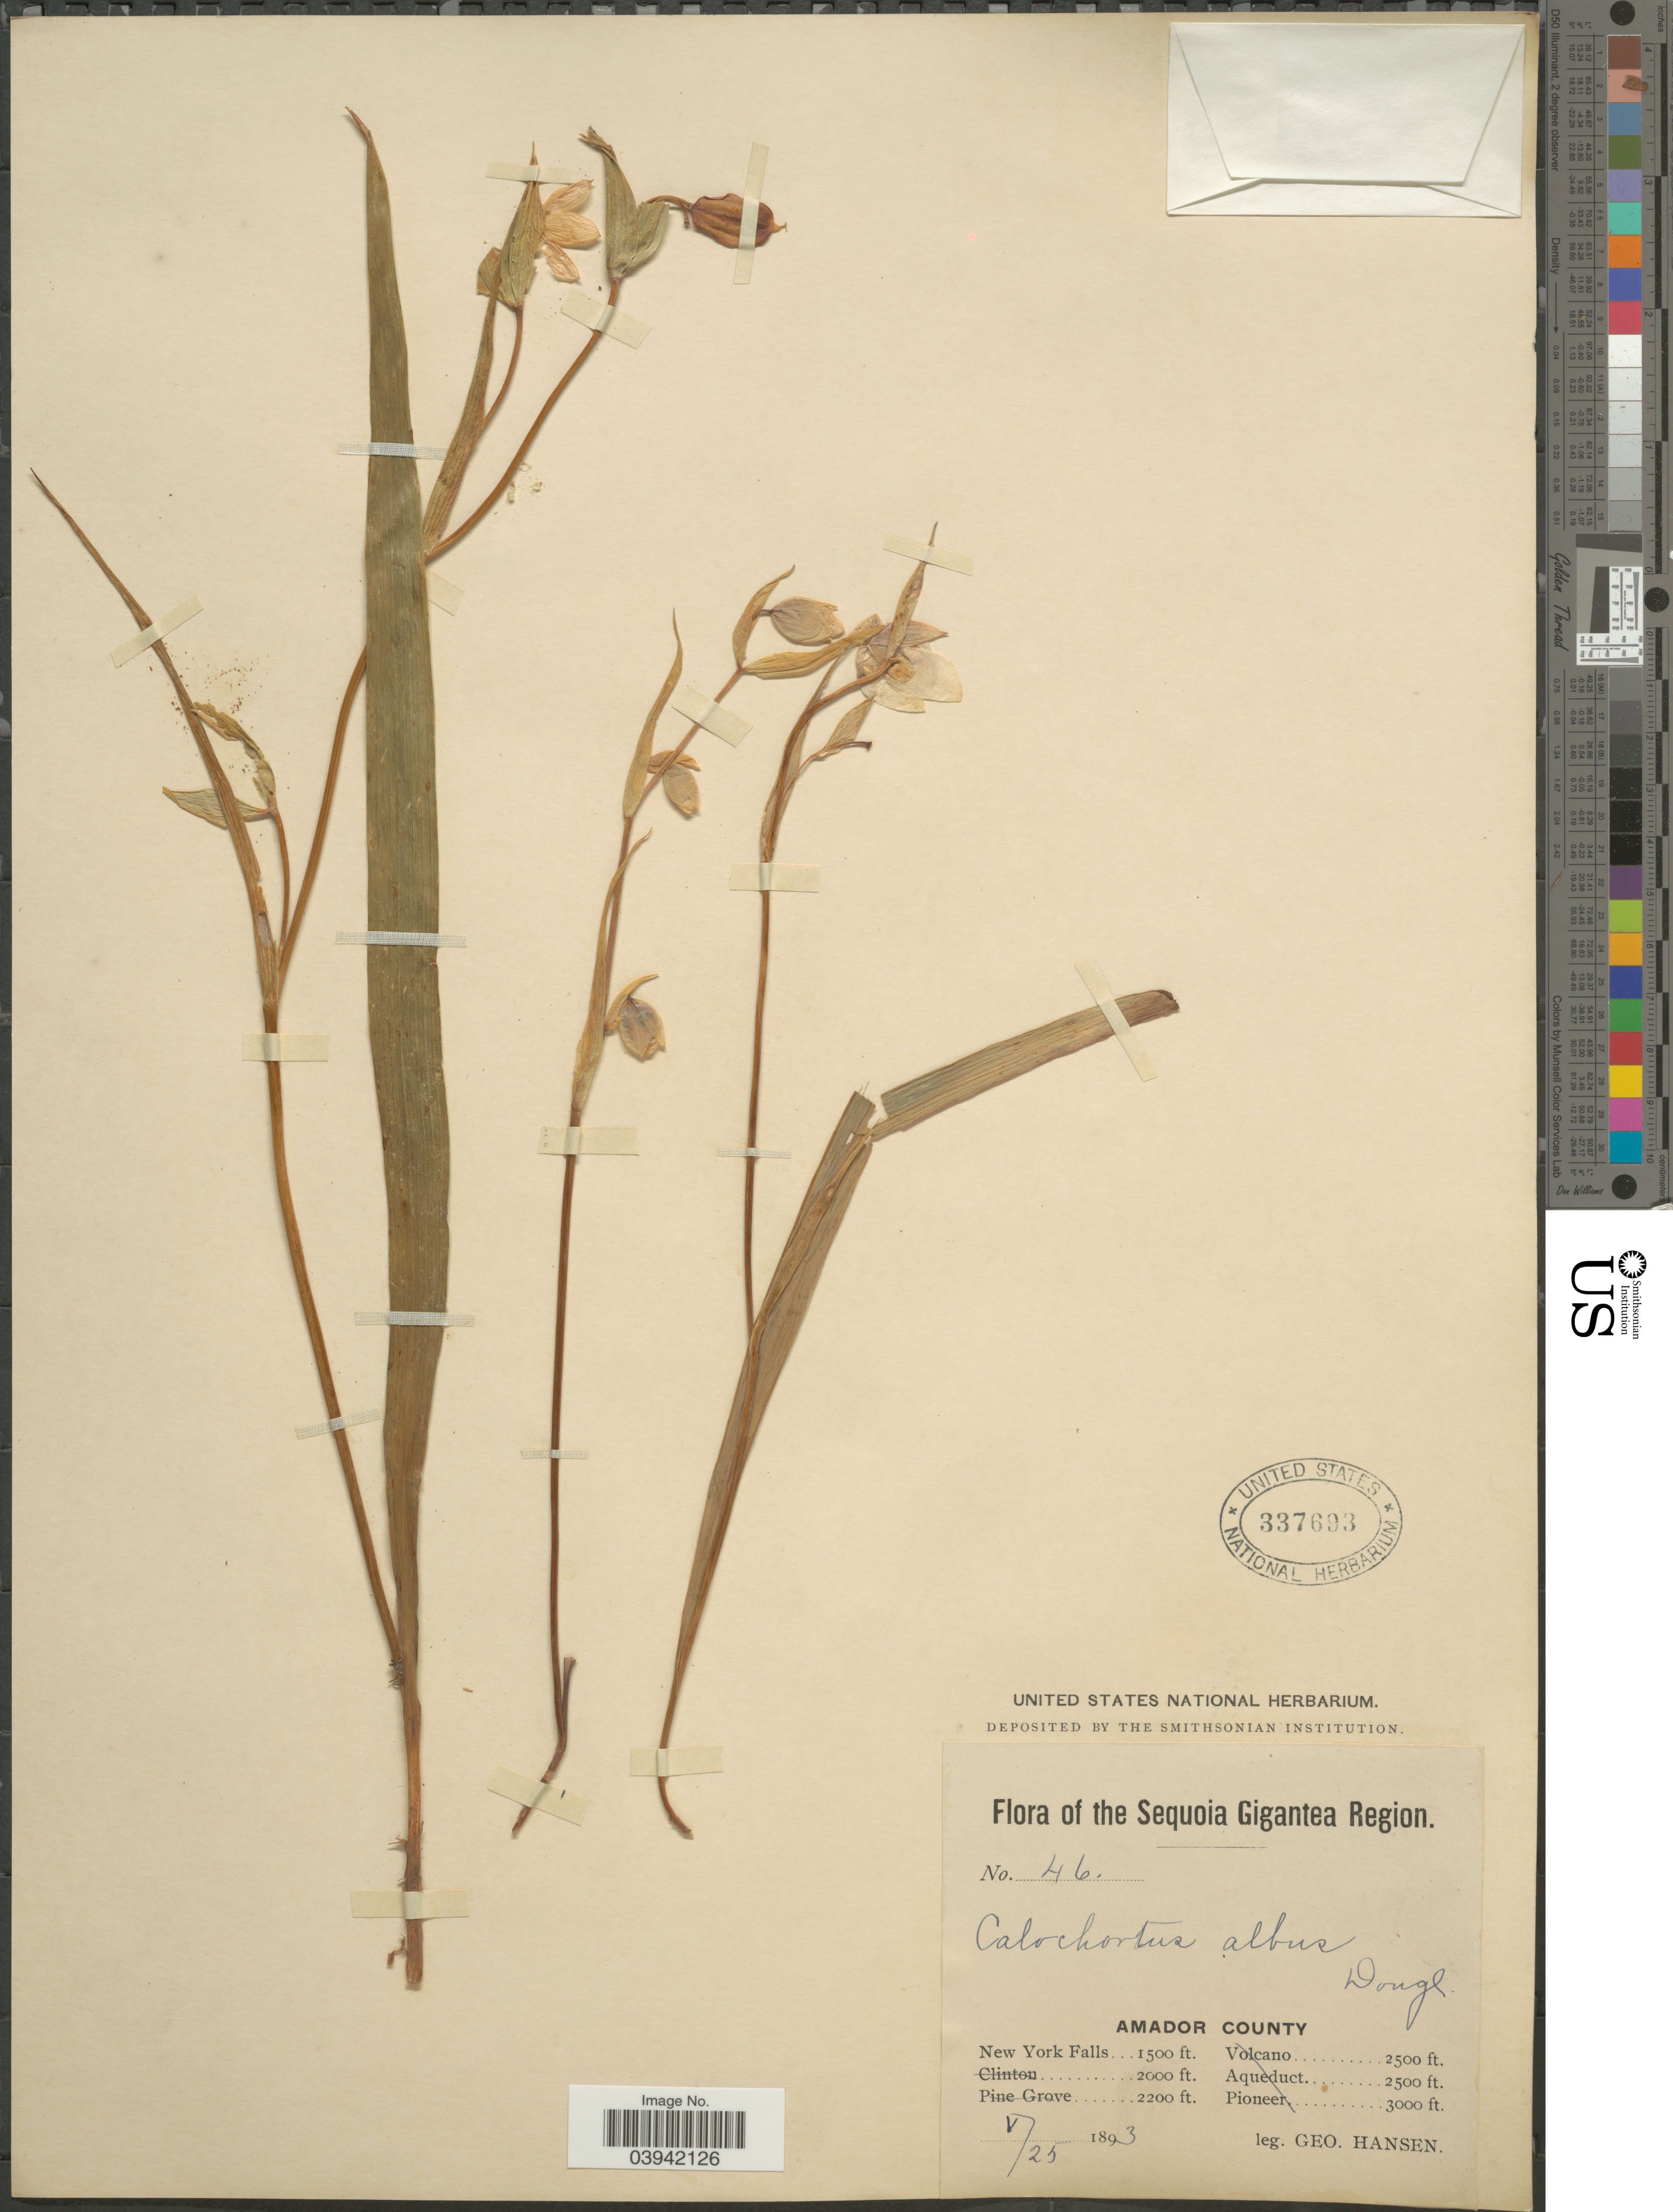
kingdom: Plantae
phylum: Tracheophyta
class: Liliopsida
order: Liliales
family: Liliaceae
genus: Calochortus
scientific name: Calochortus albus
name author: (Benth.) Douglas ex Benth.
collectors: G. Hansen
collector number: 46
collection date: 1893-05-05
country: United States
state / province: California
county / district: Amador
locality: The Sequoia Gigantea Region. Amador County. New York Falls.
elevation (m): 457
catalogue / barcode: US 337693